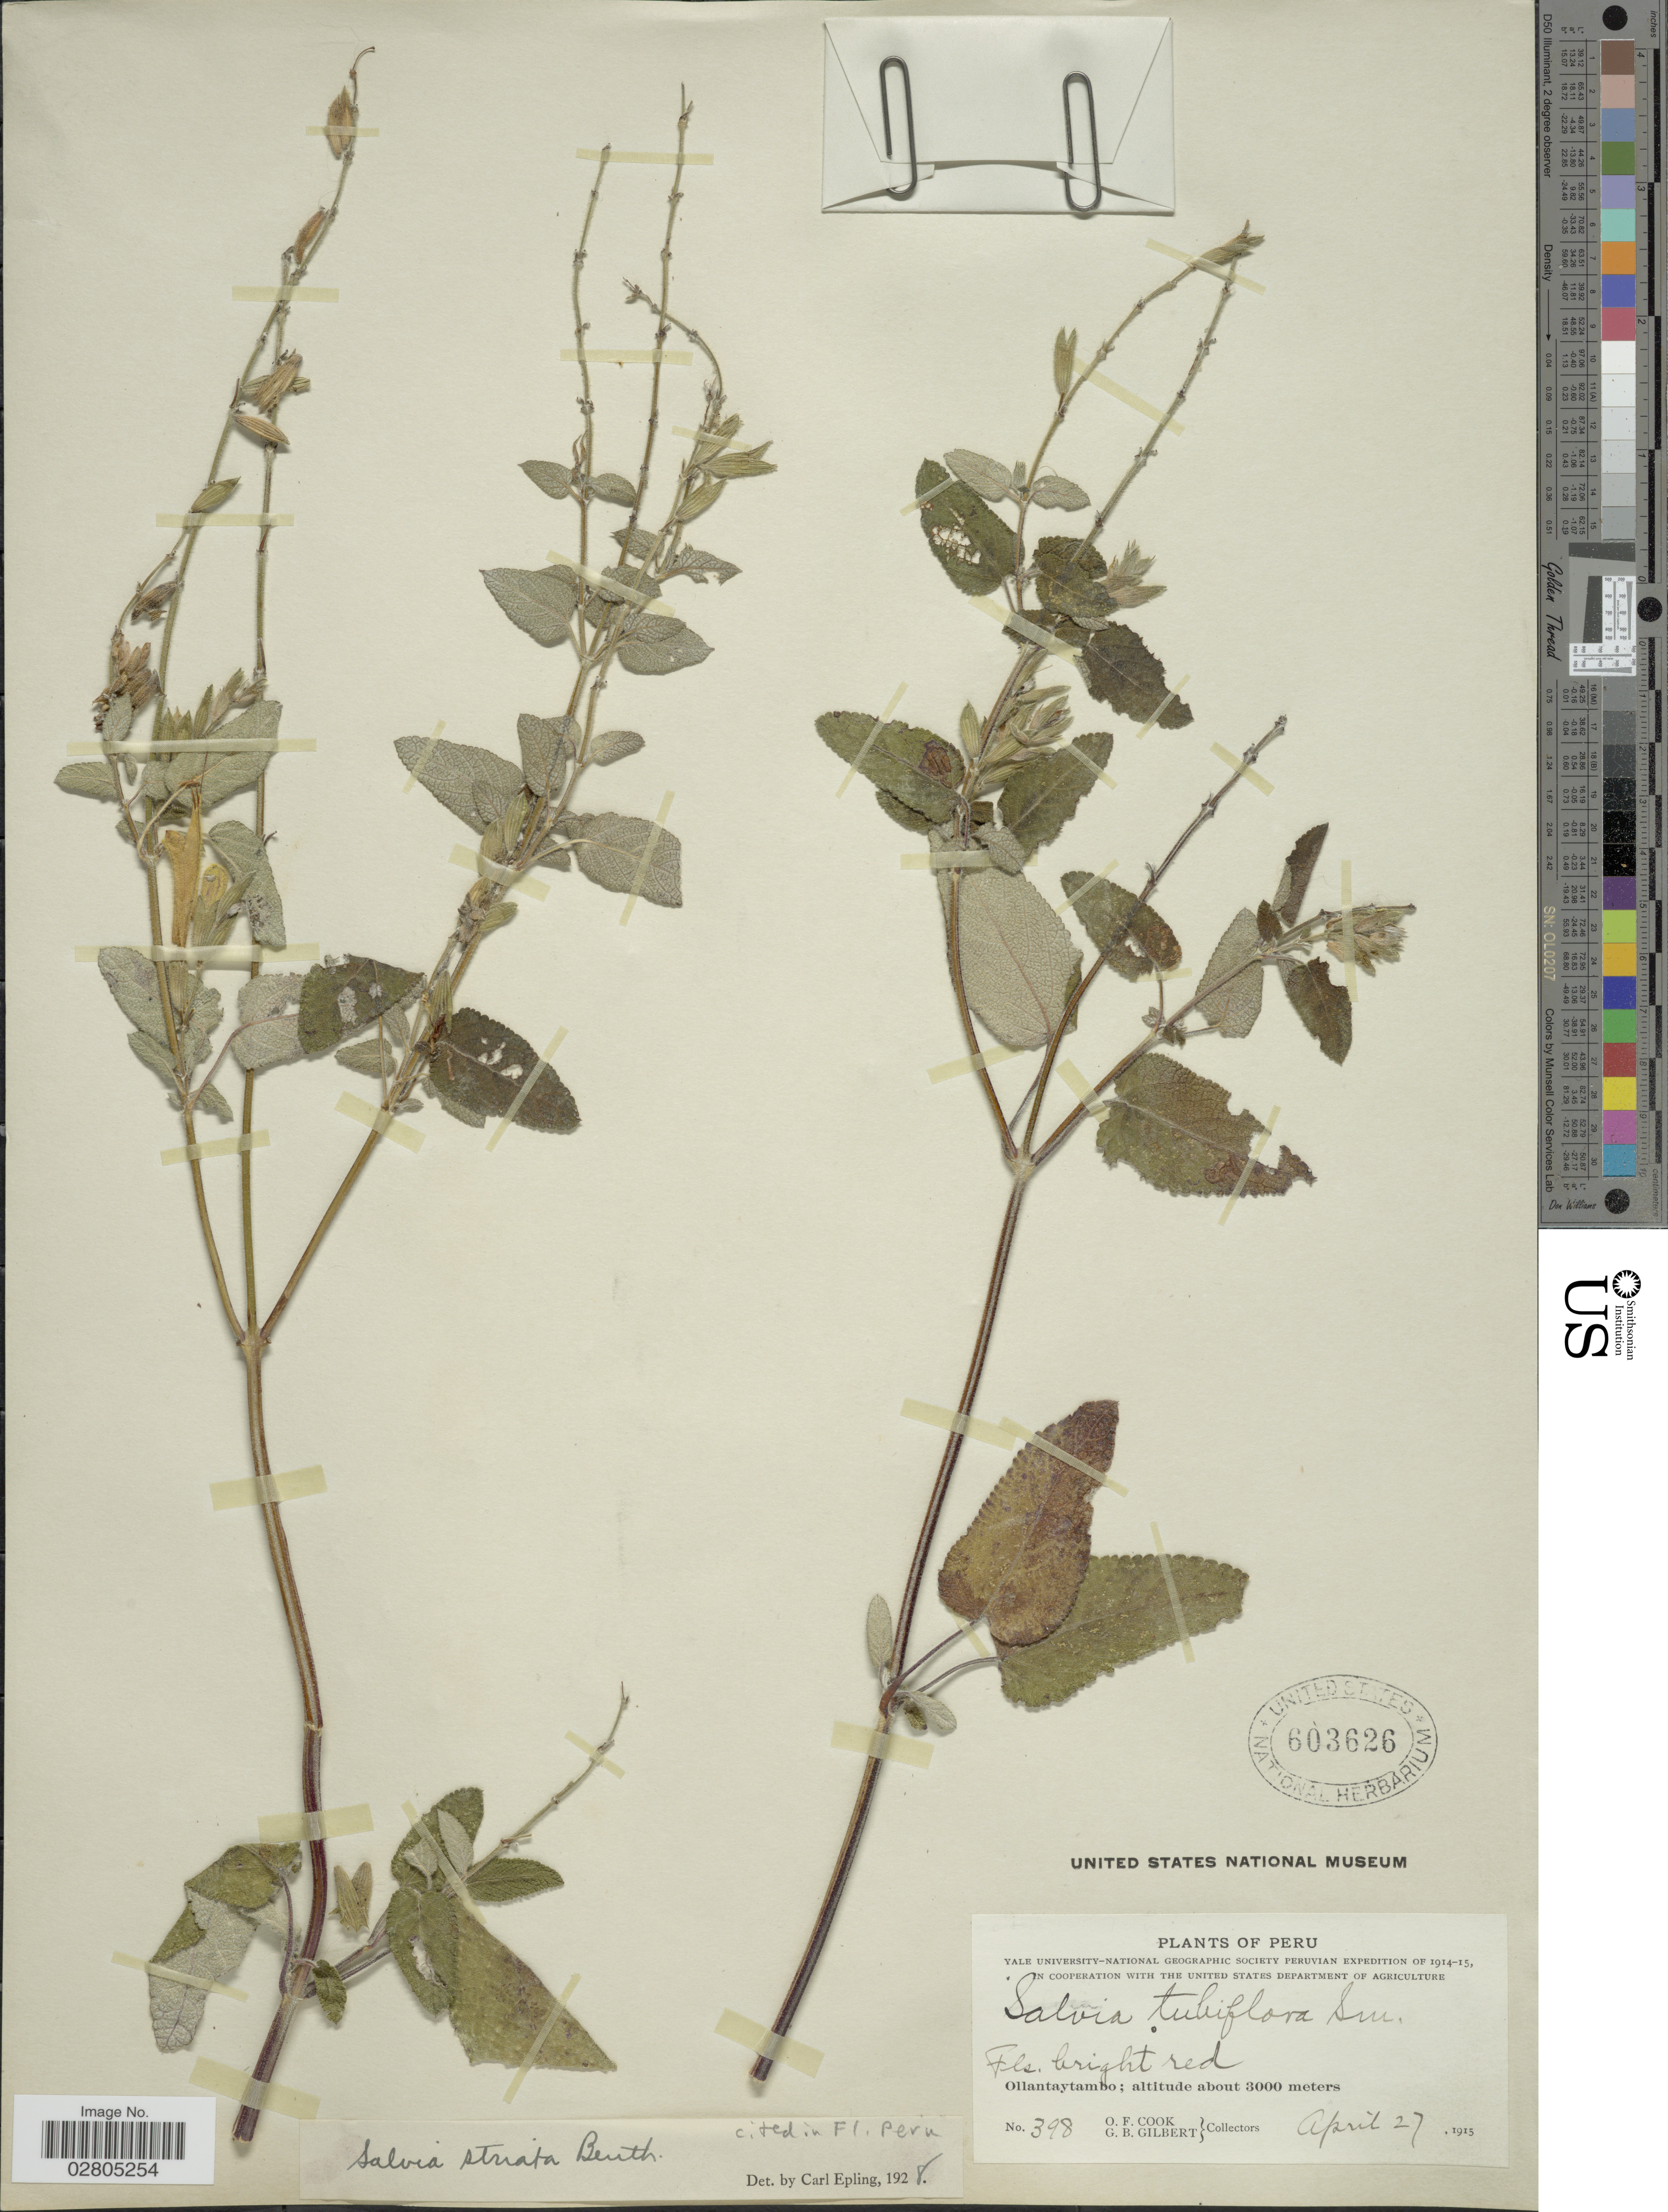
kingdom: Plantae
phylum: Tracheophyta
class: Magnoliopsida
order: Lamiales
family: Lamiaceae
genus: Salvia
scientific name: Salvia striata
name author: Benth.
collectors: O. F. Cook & G. B. Gilbert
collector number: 398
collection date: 1915-04-27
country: Peru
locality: Ollantaytambo.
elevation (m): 3000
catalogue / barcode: US 603626